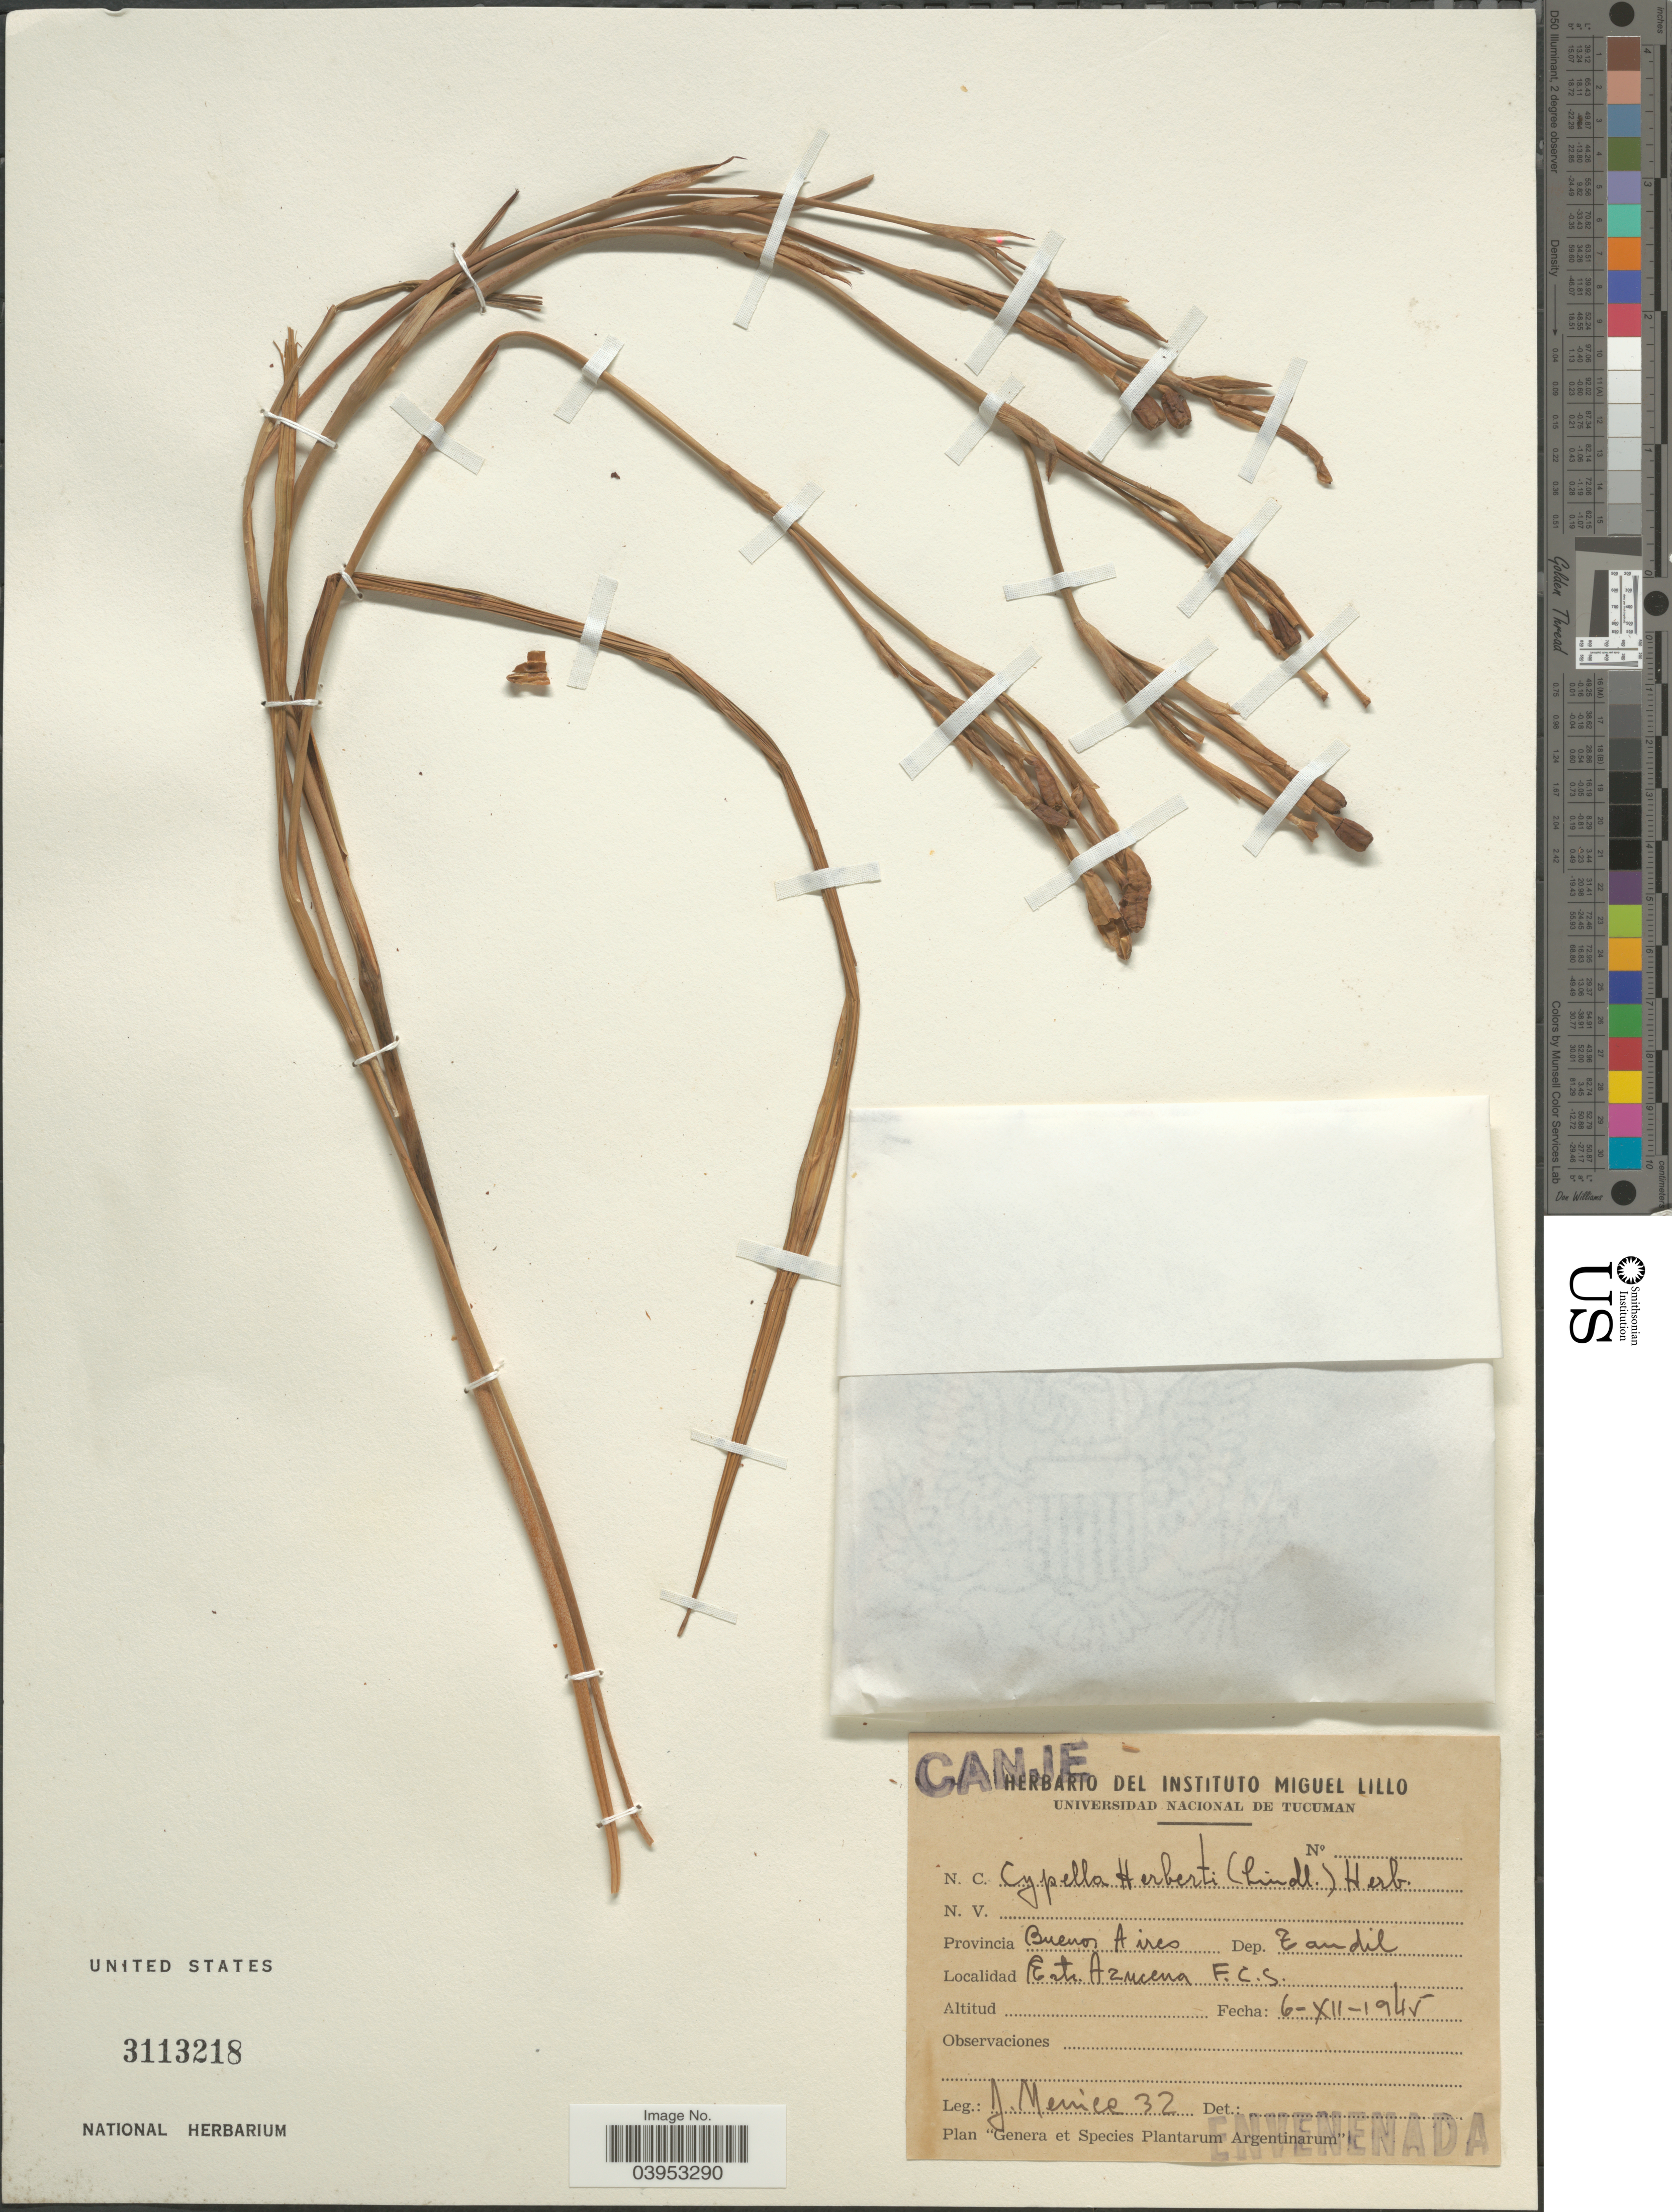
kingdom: Plantae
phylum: Tracheophyta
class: Liliopsida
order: Asparagales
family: Iridaceae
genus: Cypella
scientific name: Cypella herbertii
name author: (Lindl.) Herb.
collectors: J. Menice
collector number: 32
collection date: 1945-12-06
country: Argentina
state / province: Buenos Aires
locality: Dep. Zandil. Estr. Azucena F.C.S.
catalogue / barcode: US 3113218